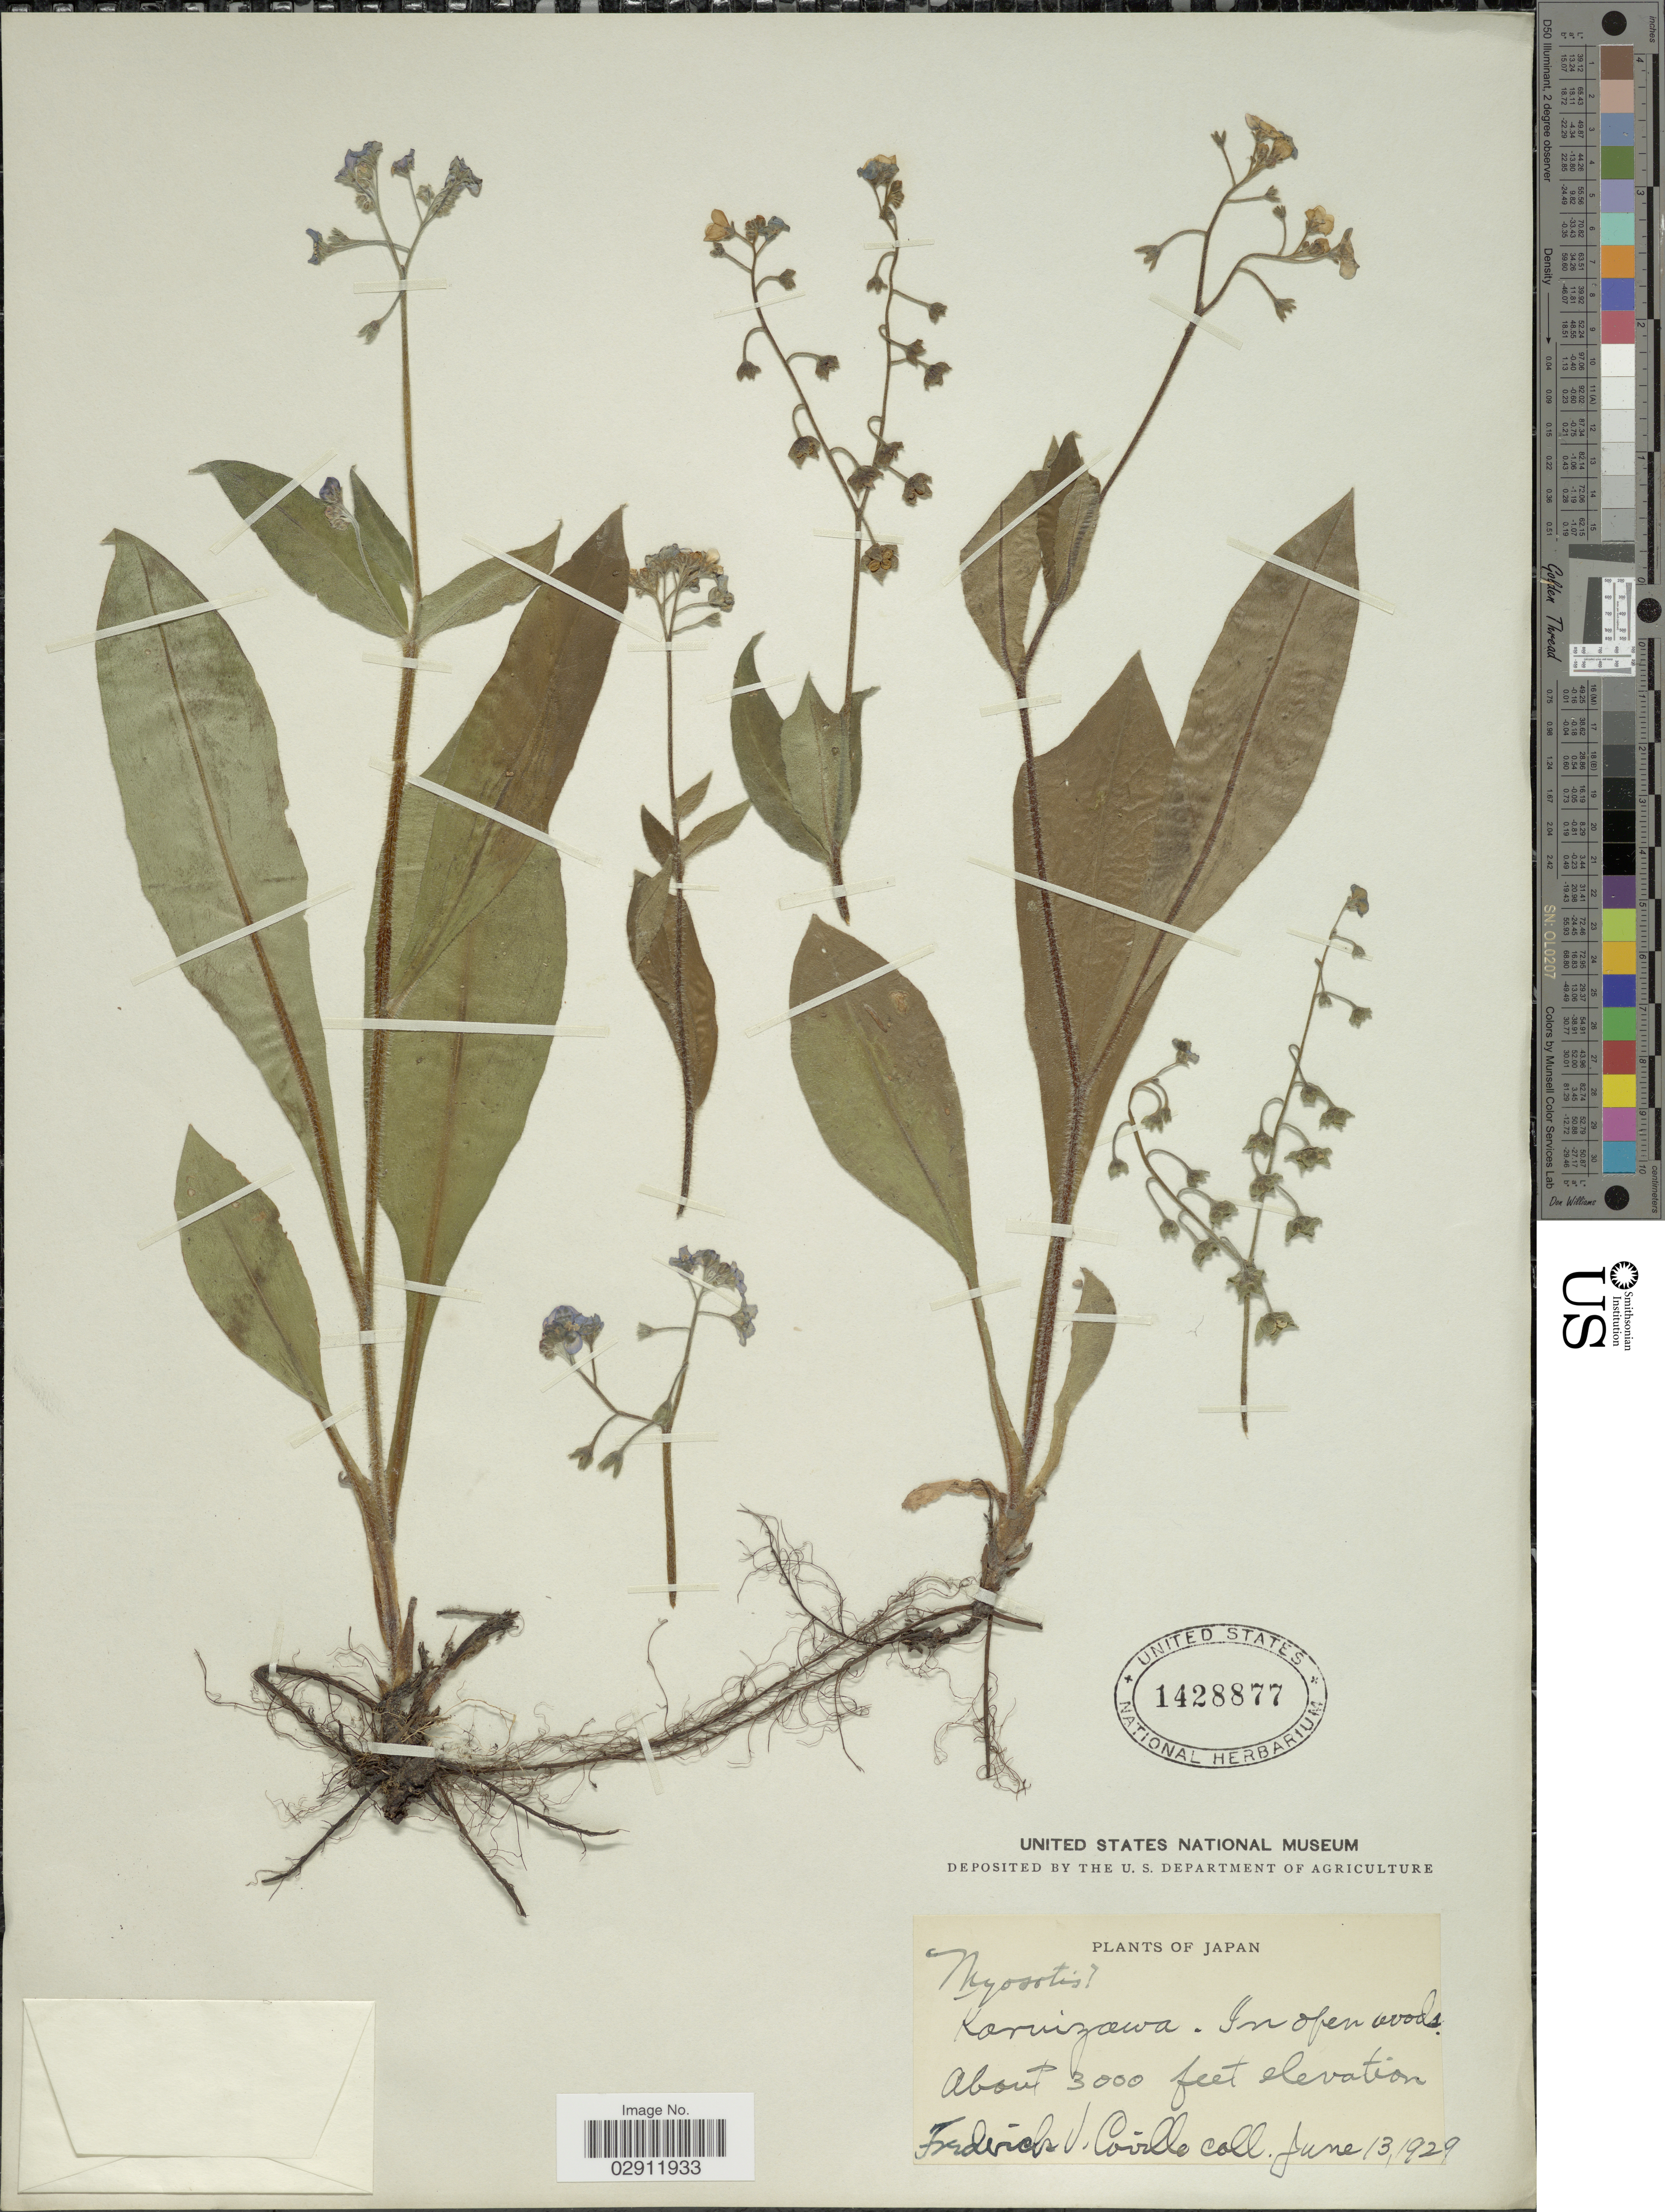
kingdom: Plantae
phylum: Tracheophyta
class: Magnoliopsida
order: Boraginales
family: Boraginaceae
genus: Myosotis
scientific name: Myosotis sp.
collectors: F. V. Coville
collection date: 1929-06-13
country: Japan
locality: Karuizawa.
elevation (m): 914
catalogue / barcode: US 1428877